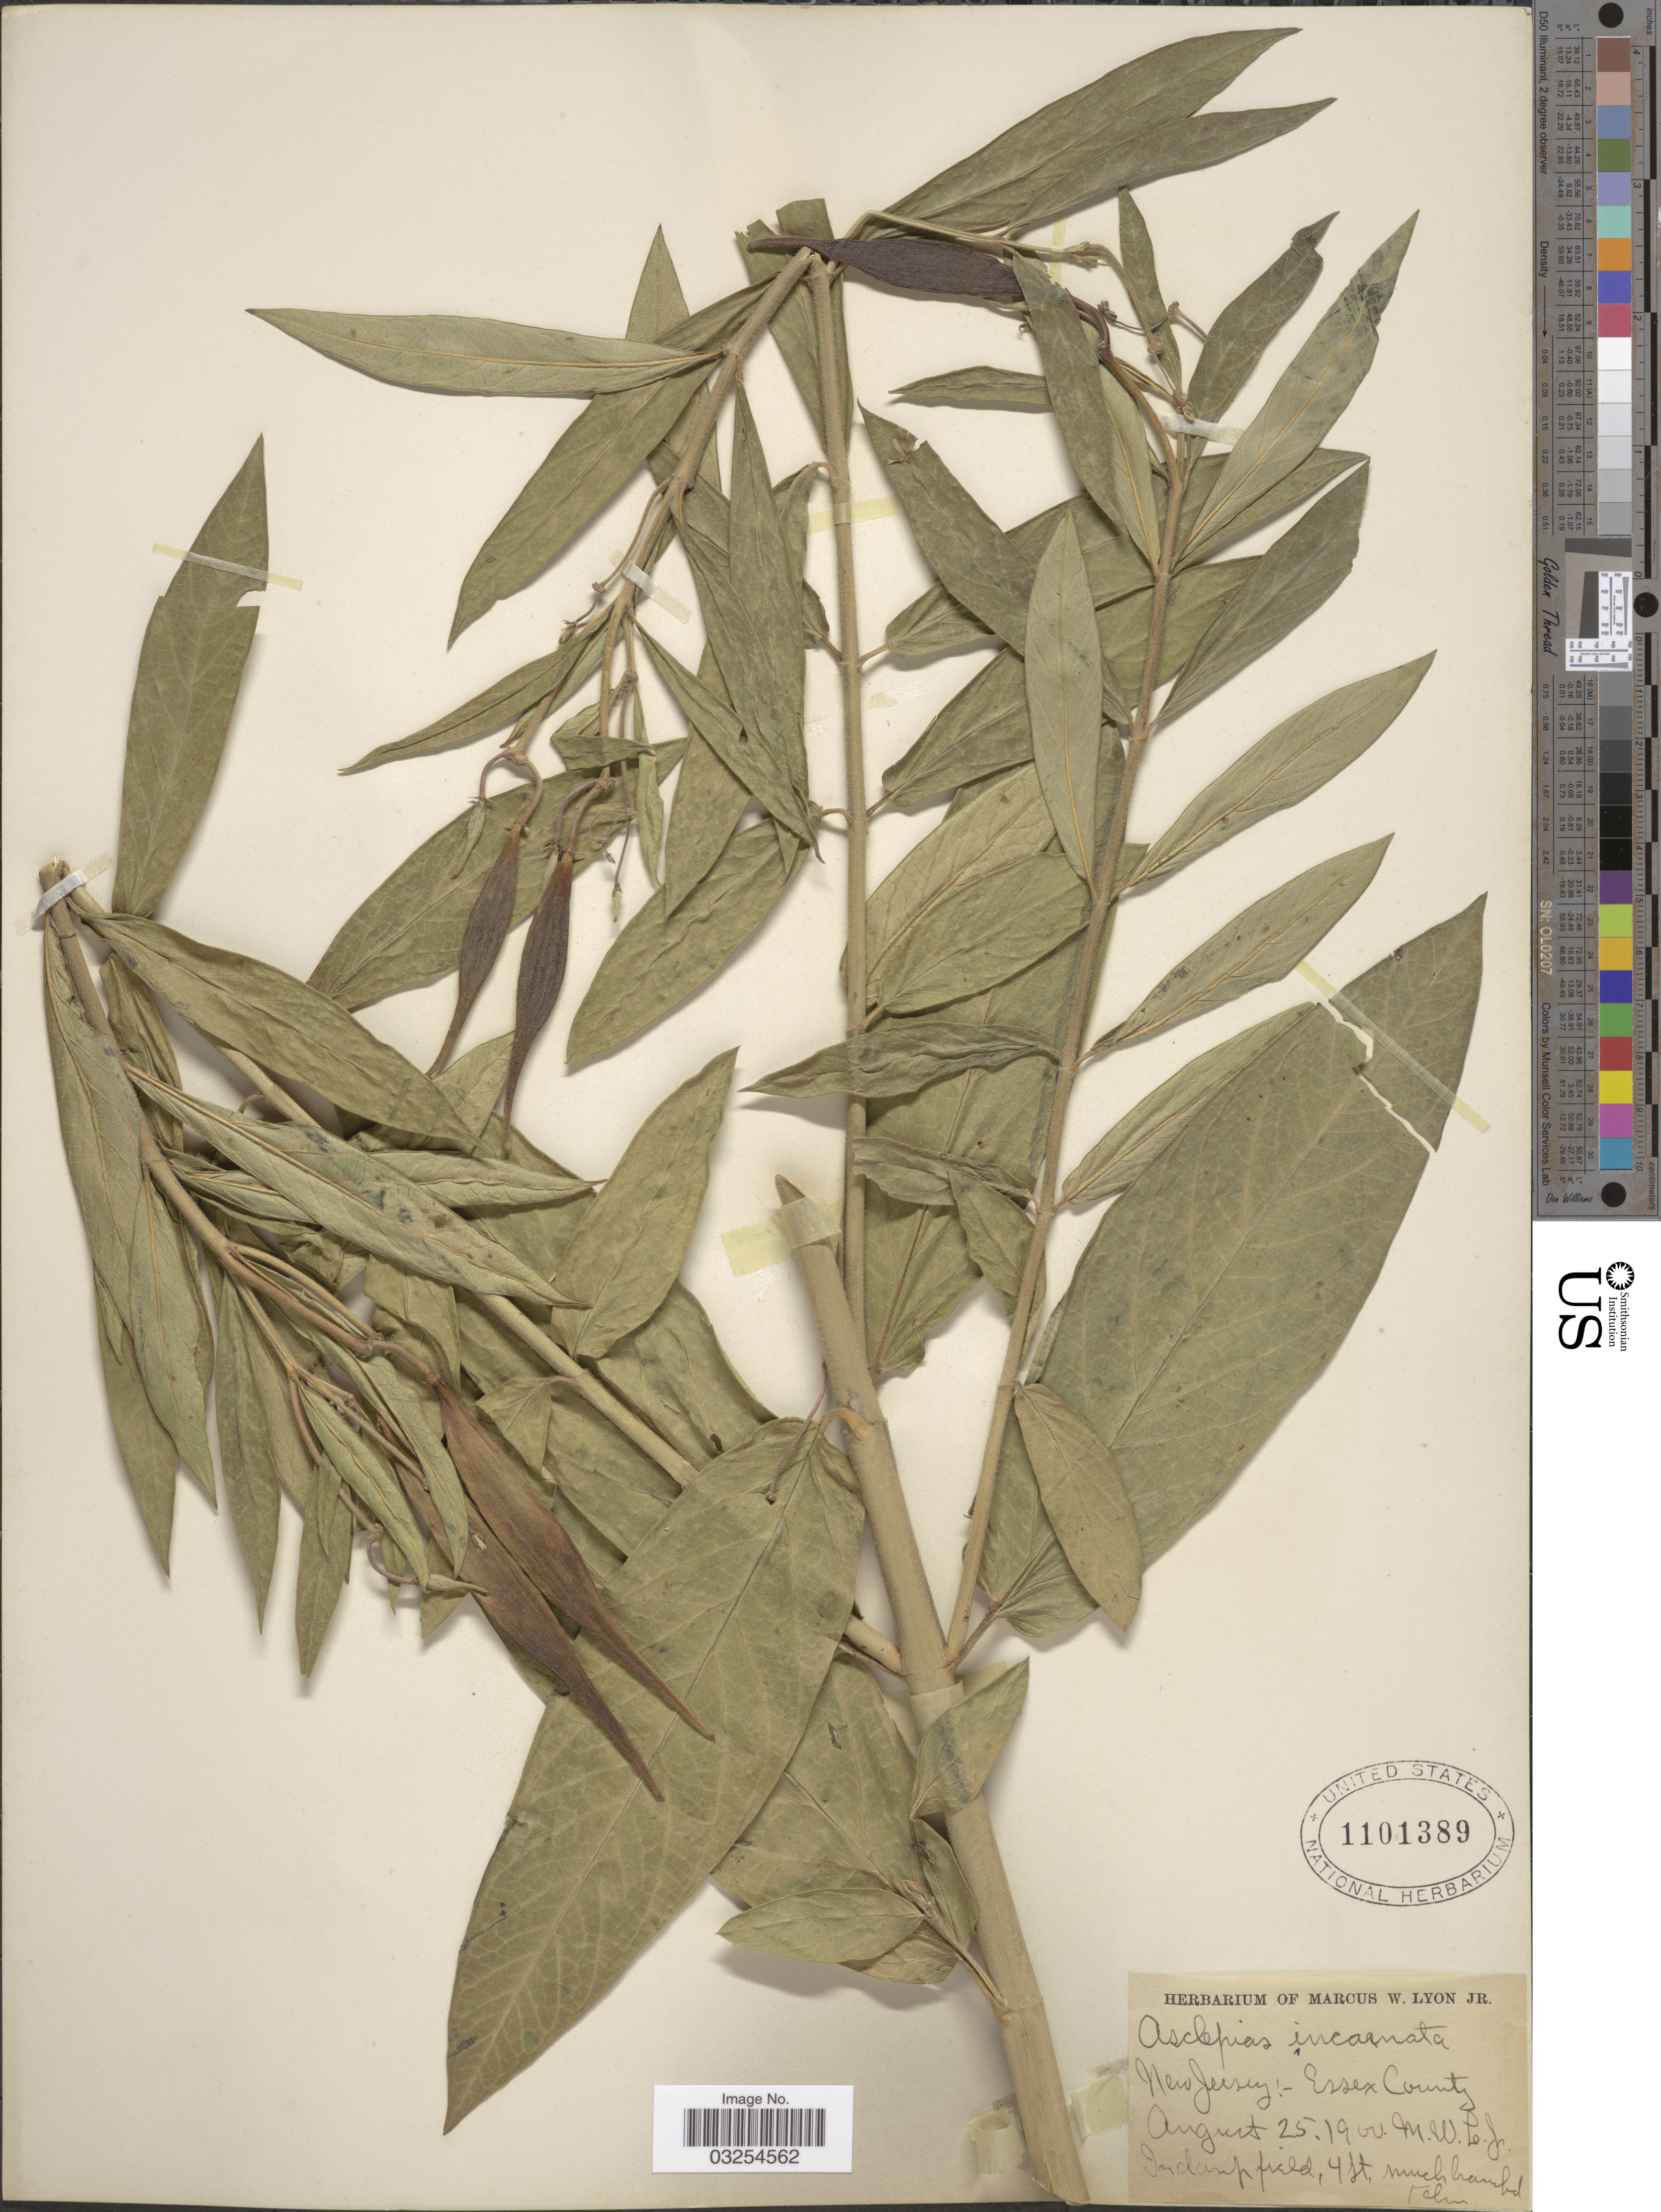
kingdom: Plantae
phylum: Tracheophyta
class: Magnoliopsida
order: Gentianales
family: Apocynaceae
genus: Asclepias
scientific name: Asclepias incarnata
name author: L.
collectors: M. Lyon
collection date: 1900-08-25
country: United States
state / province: New Jersey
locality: Essex County.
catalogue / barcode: US 1101389